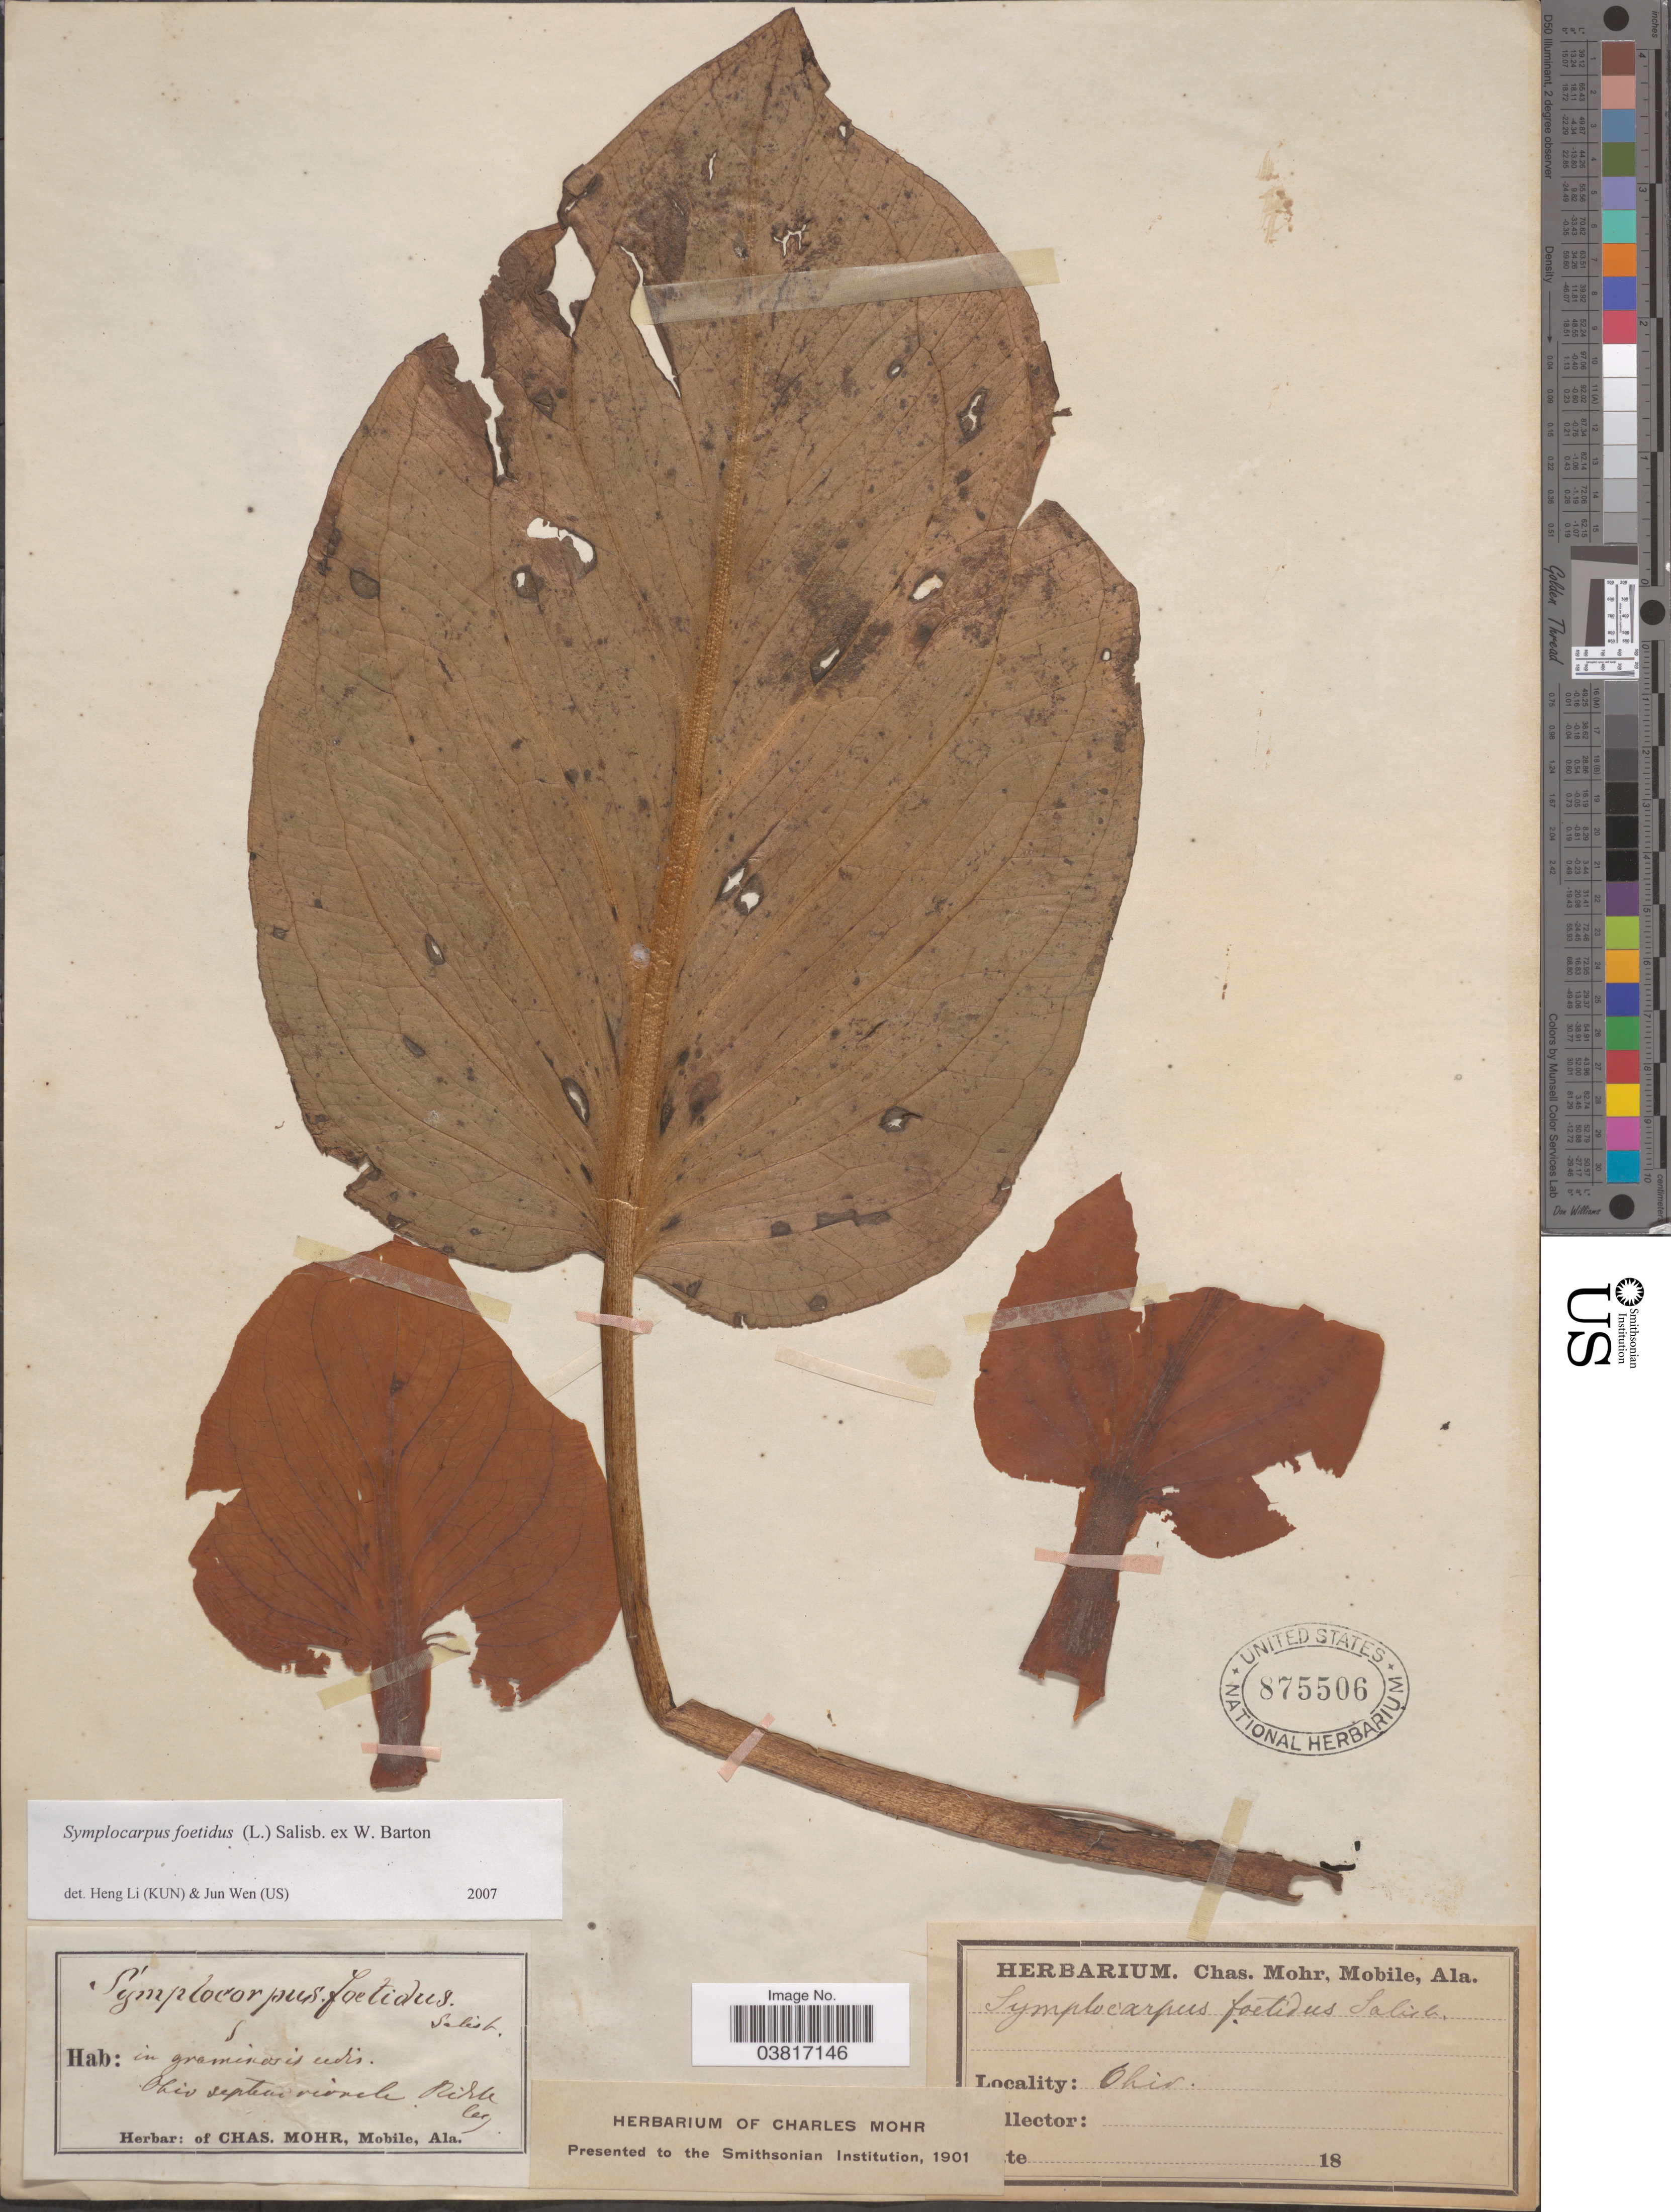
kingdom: Plantae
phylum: Tracheophyta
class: Liliopsida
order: Alismatales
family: Araceae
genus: Symplocarpus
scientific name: Symplocarpus foetidus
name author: (L.) W. Salisb. ex W.P.C. Barton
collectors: ex herb. Charles Mohr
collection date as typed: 18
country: United States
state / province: Ohio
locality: In graminosis udis. Ohio septem [illegible text] rivele Rirle.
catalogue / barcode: US 875506